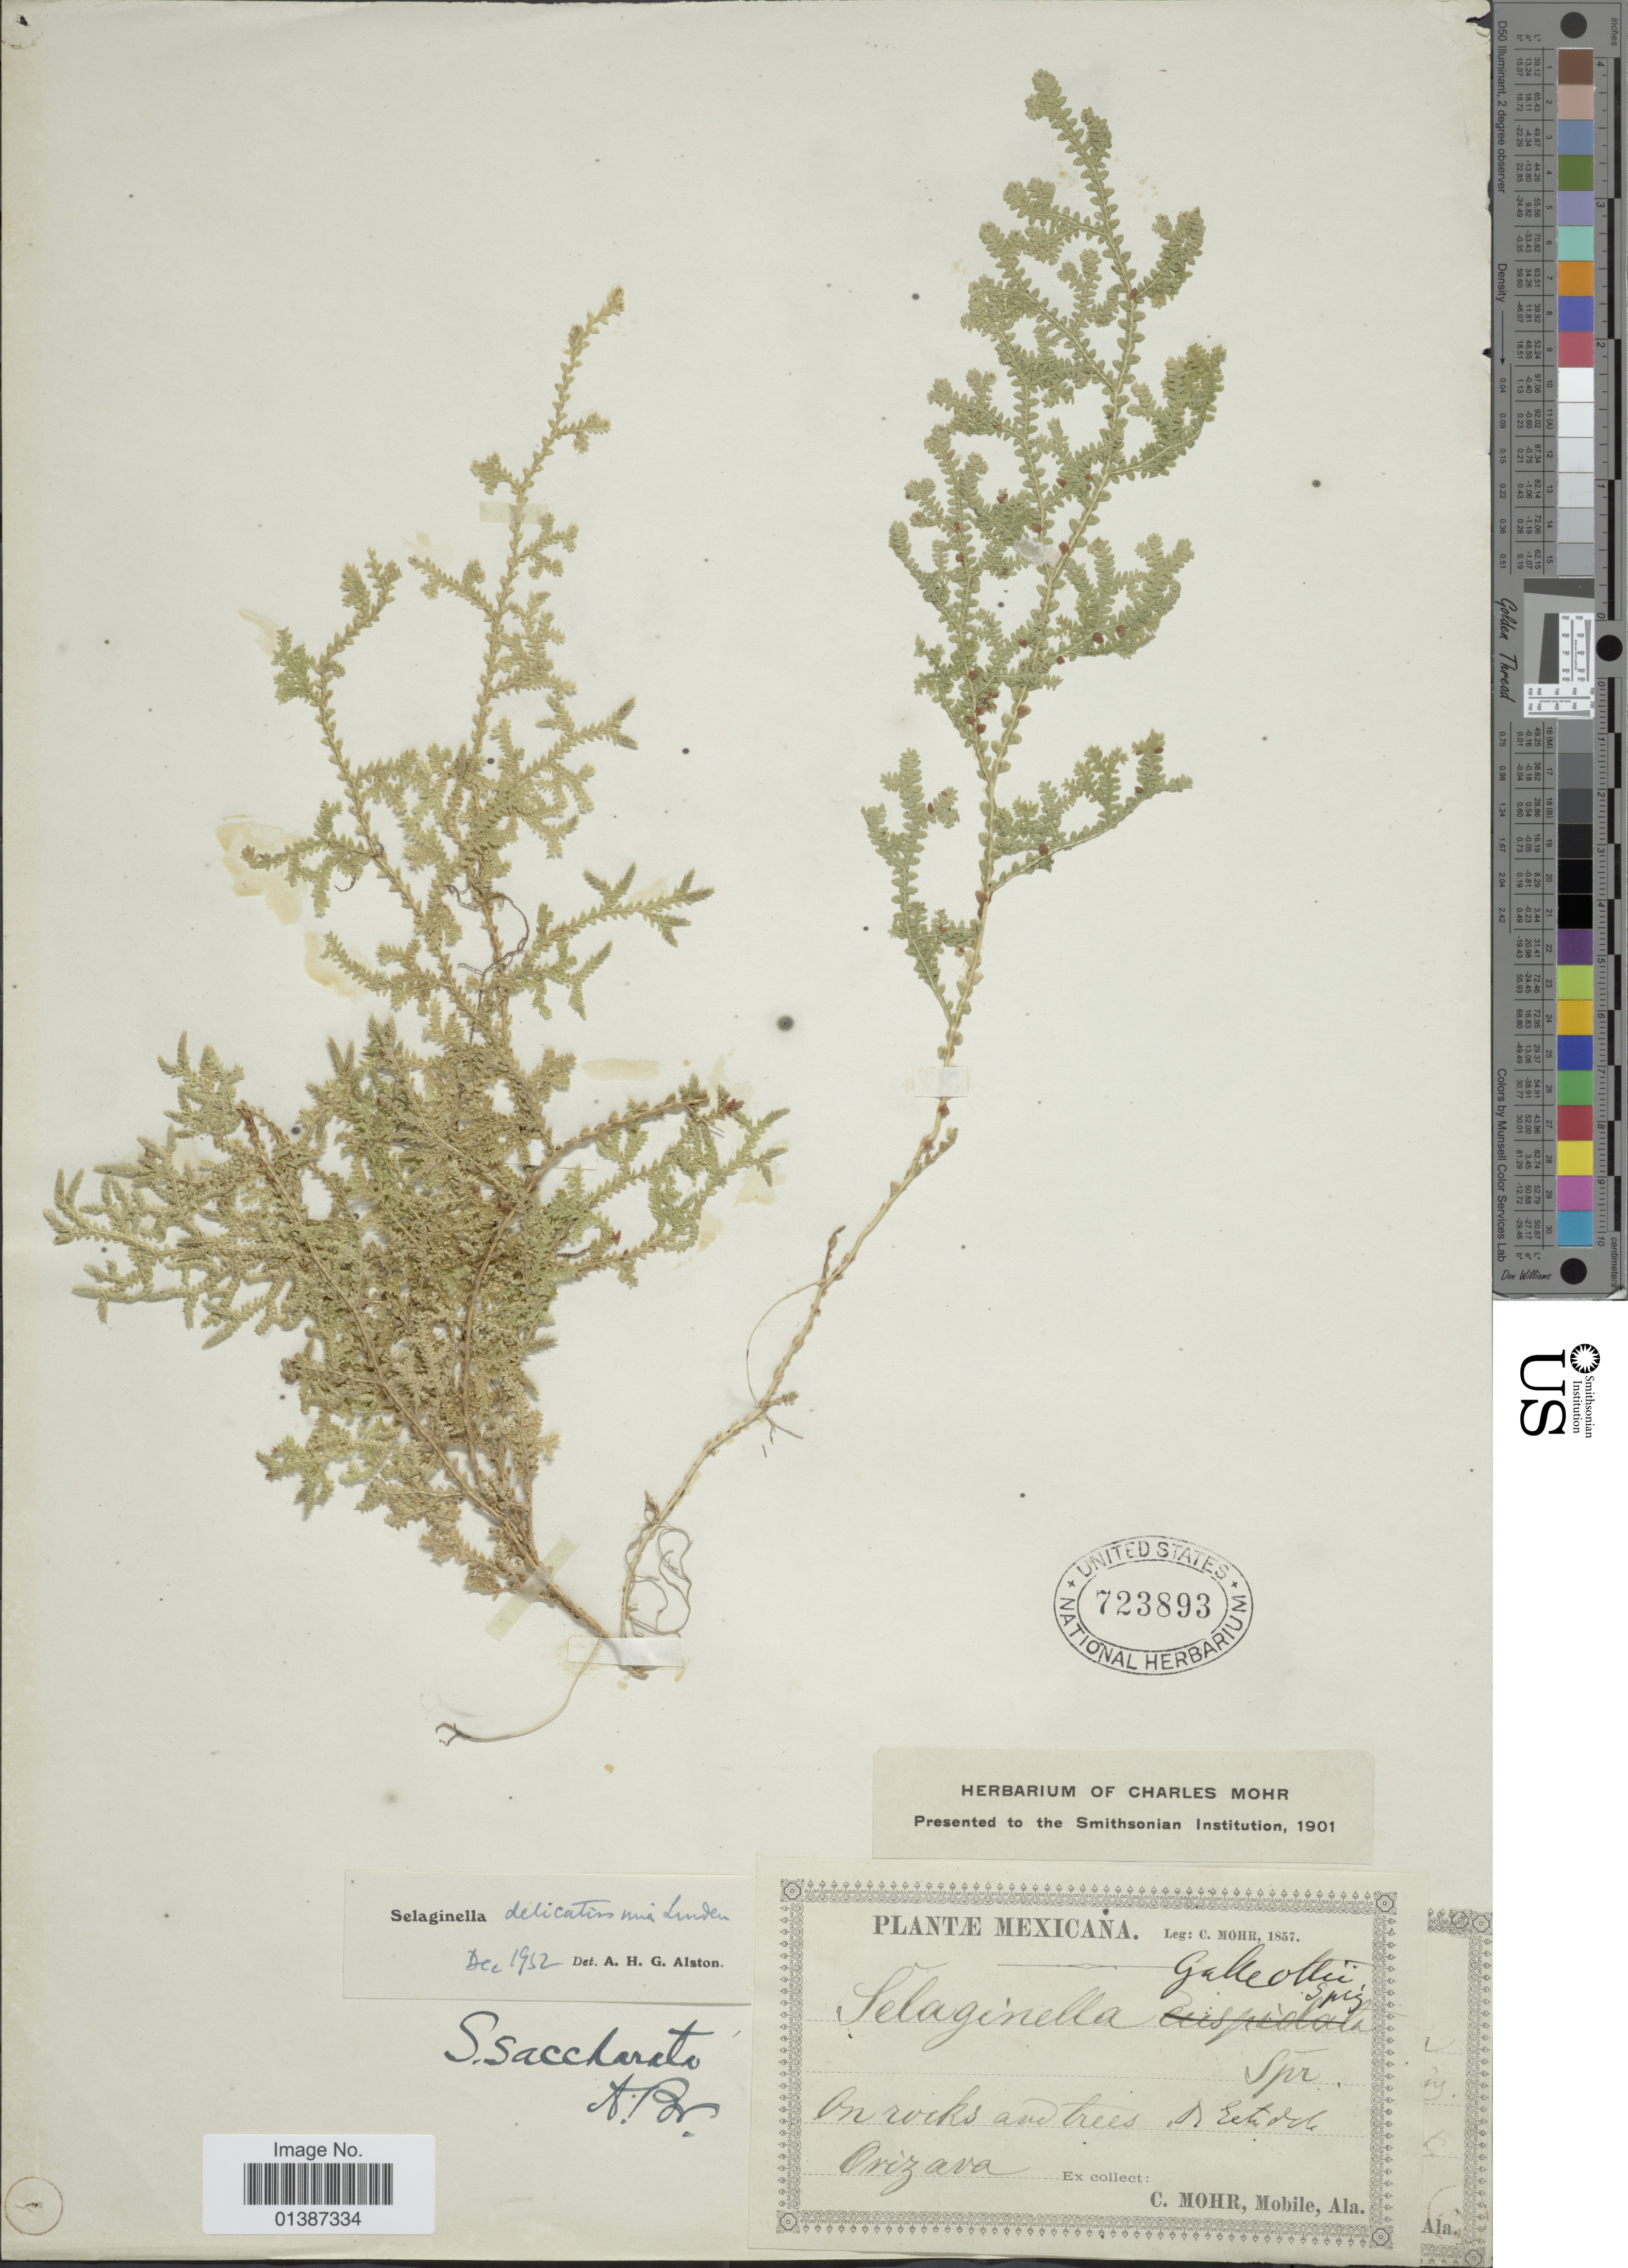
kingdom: Plantae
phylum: Tracheophyta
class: Lycopodiopsida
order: Selaginellales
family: Selaginellaceae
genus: Selaginella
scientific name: Selaginella delicatissima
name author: Linden ex A. Braun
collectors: C. T. Mohr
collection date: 1857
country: Mexico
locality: Orizava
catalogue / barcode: US 723893